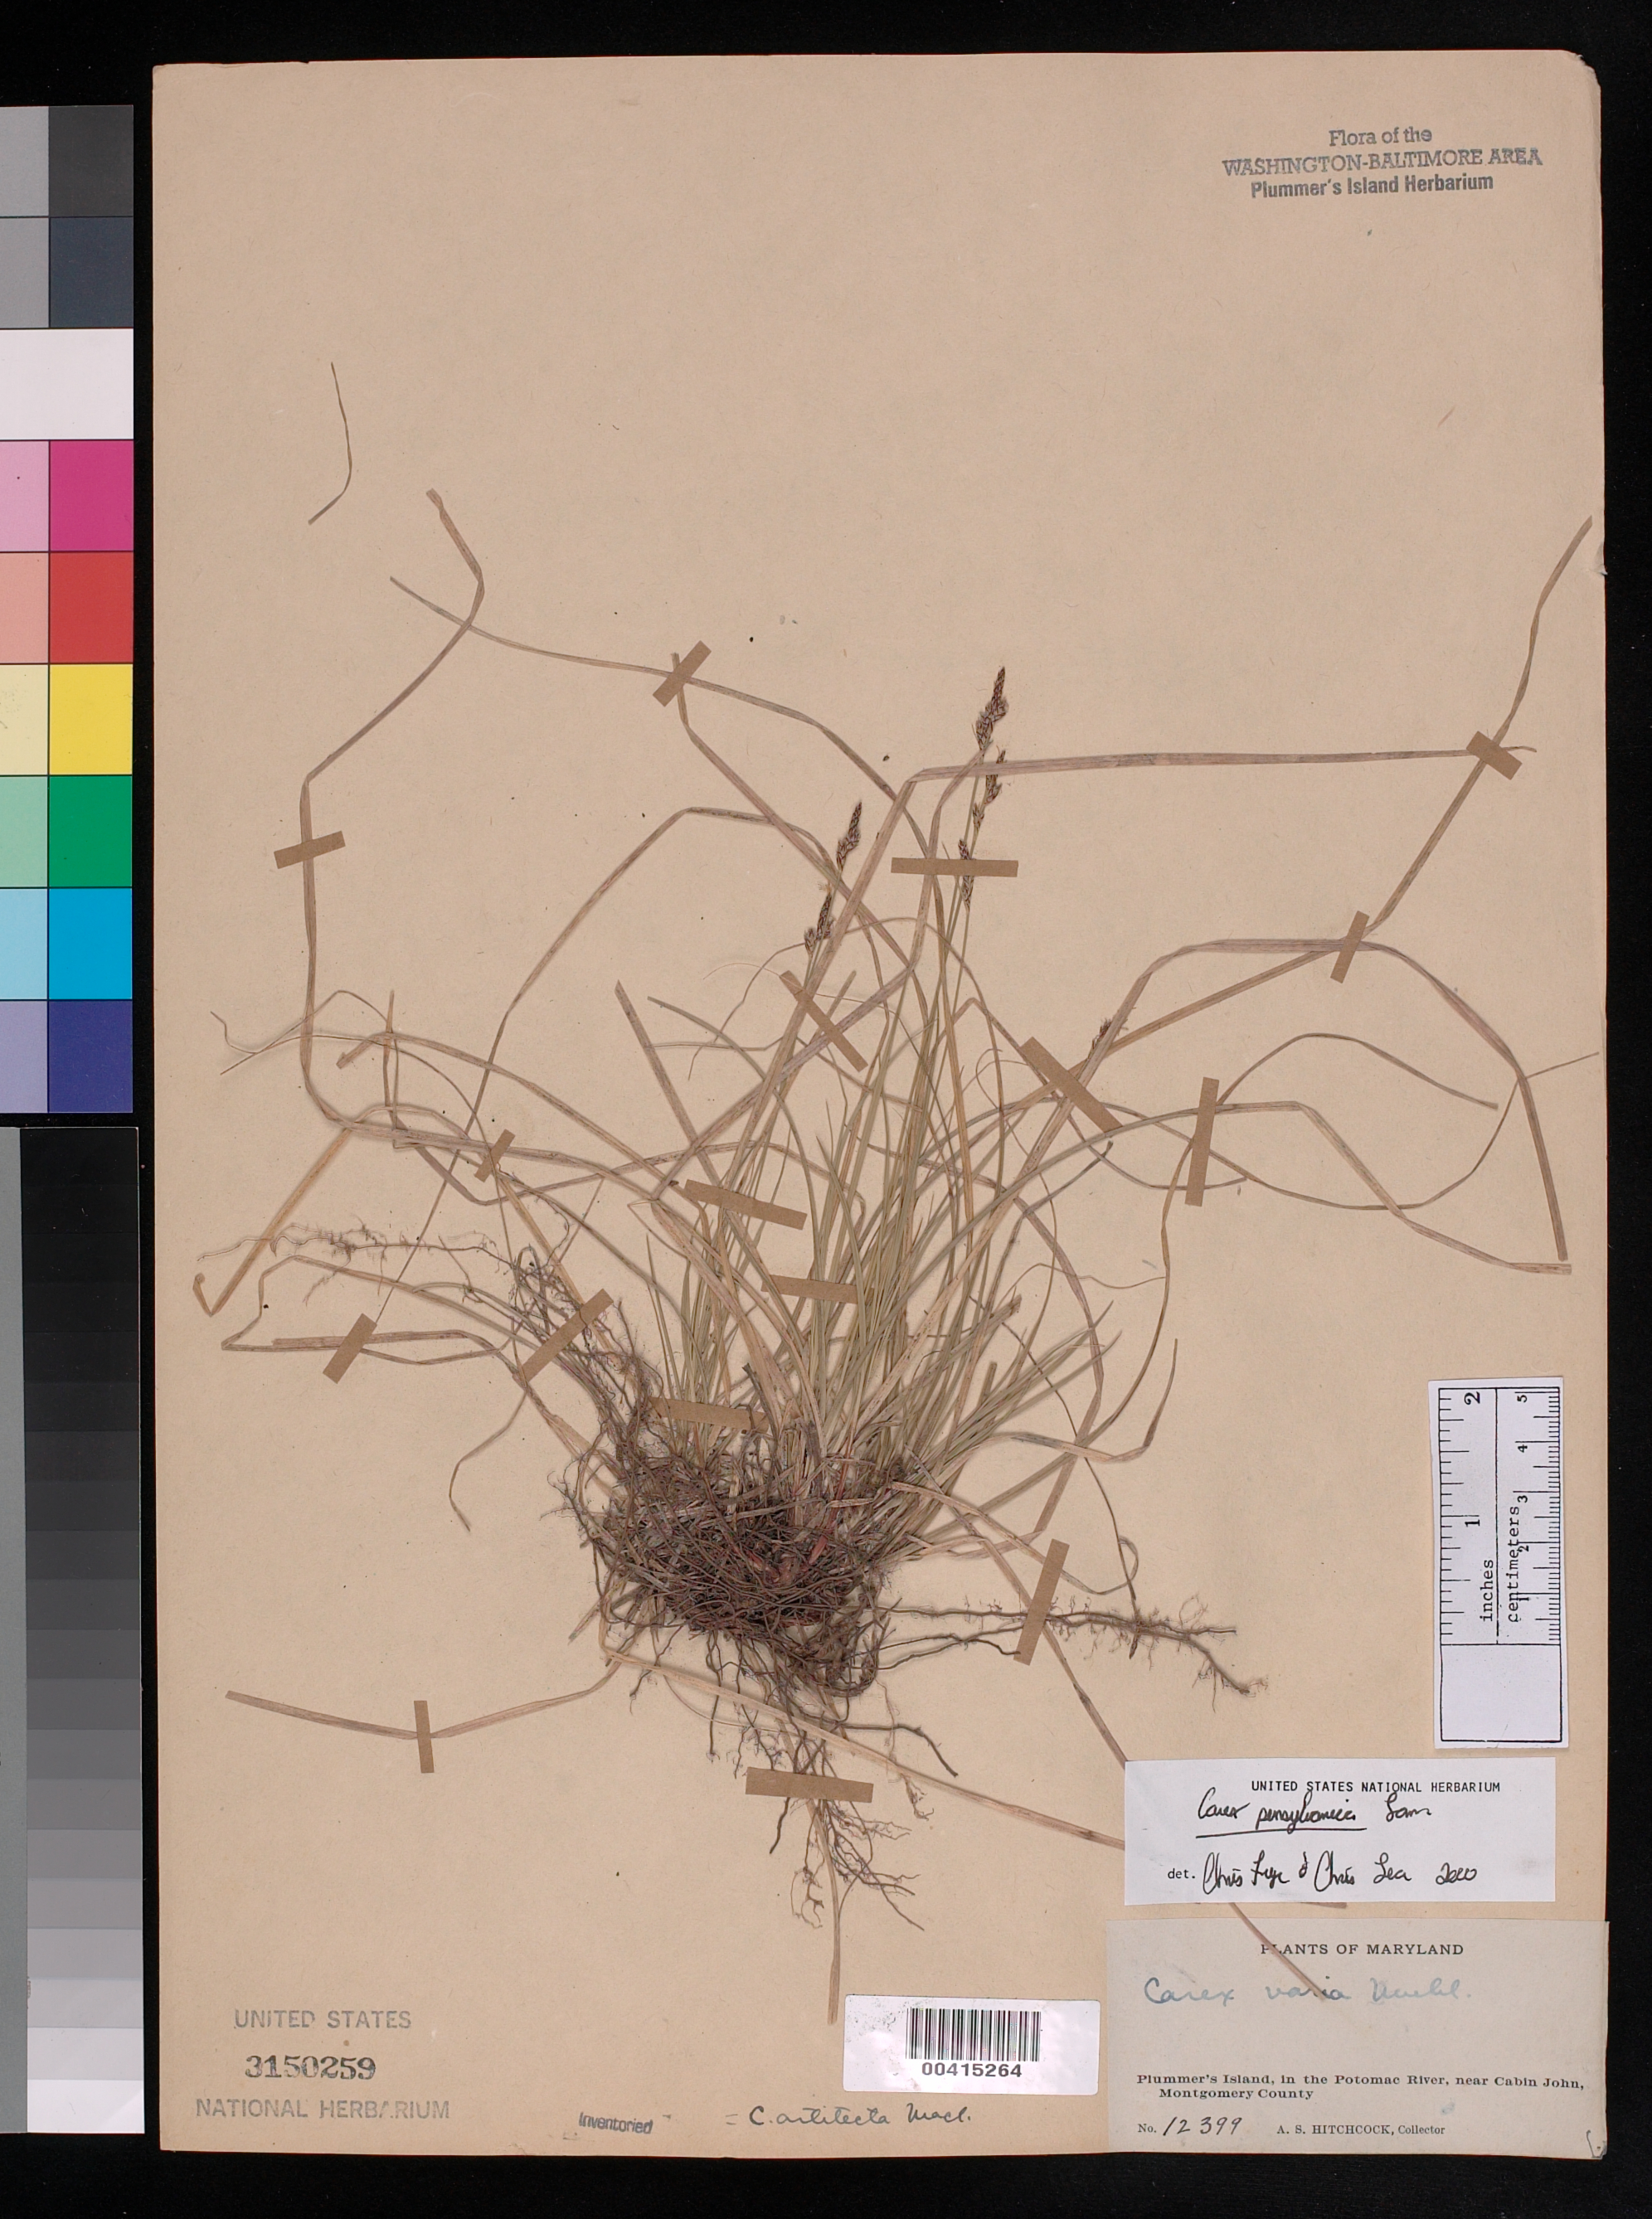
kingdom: Plantae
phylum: Tracheophyta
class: Liliopsida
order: Poales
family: Cyperaceae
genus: Carex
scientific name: Carex pensylvanica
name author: Lam.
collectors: A. S. Hitchcock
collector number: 12399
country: United States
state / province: Maryland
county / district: Montgomery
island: Plummers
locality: Plummer's Island Plummers Island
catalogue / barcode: US 3150259